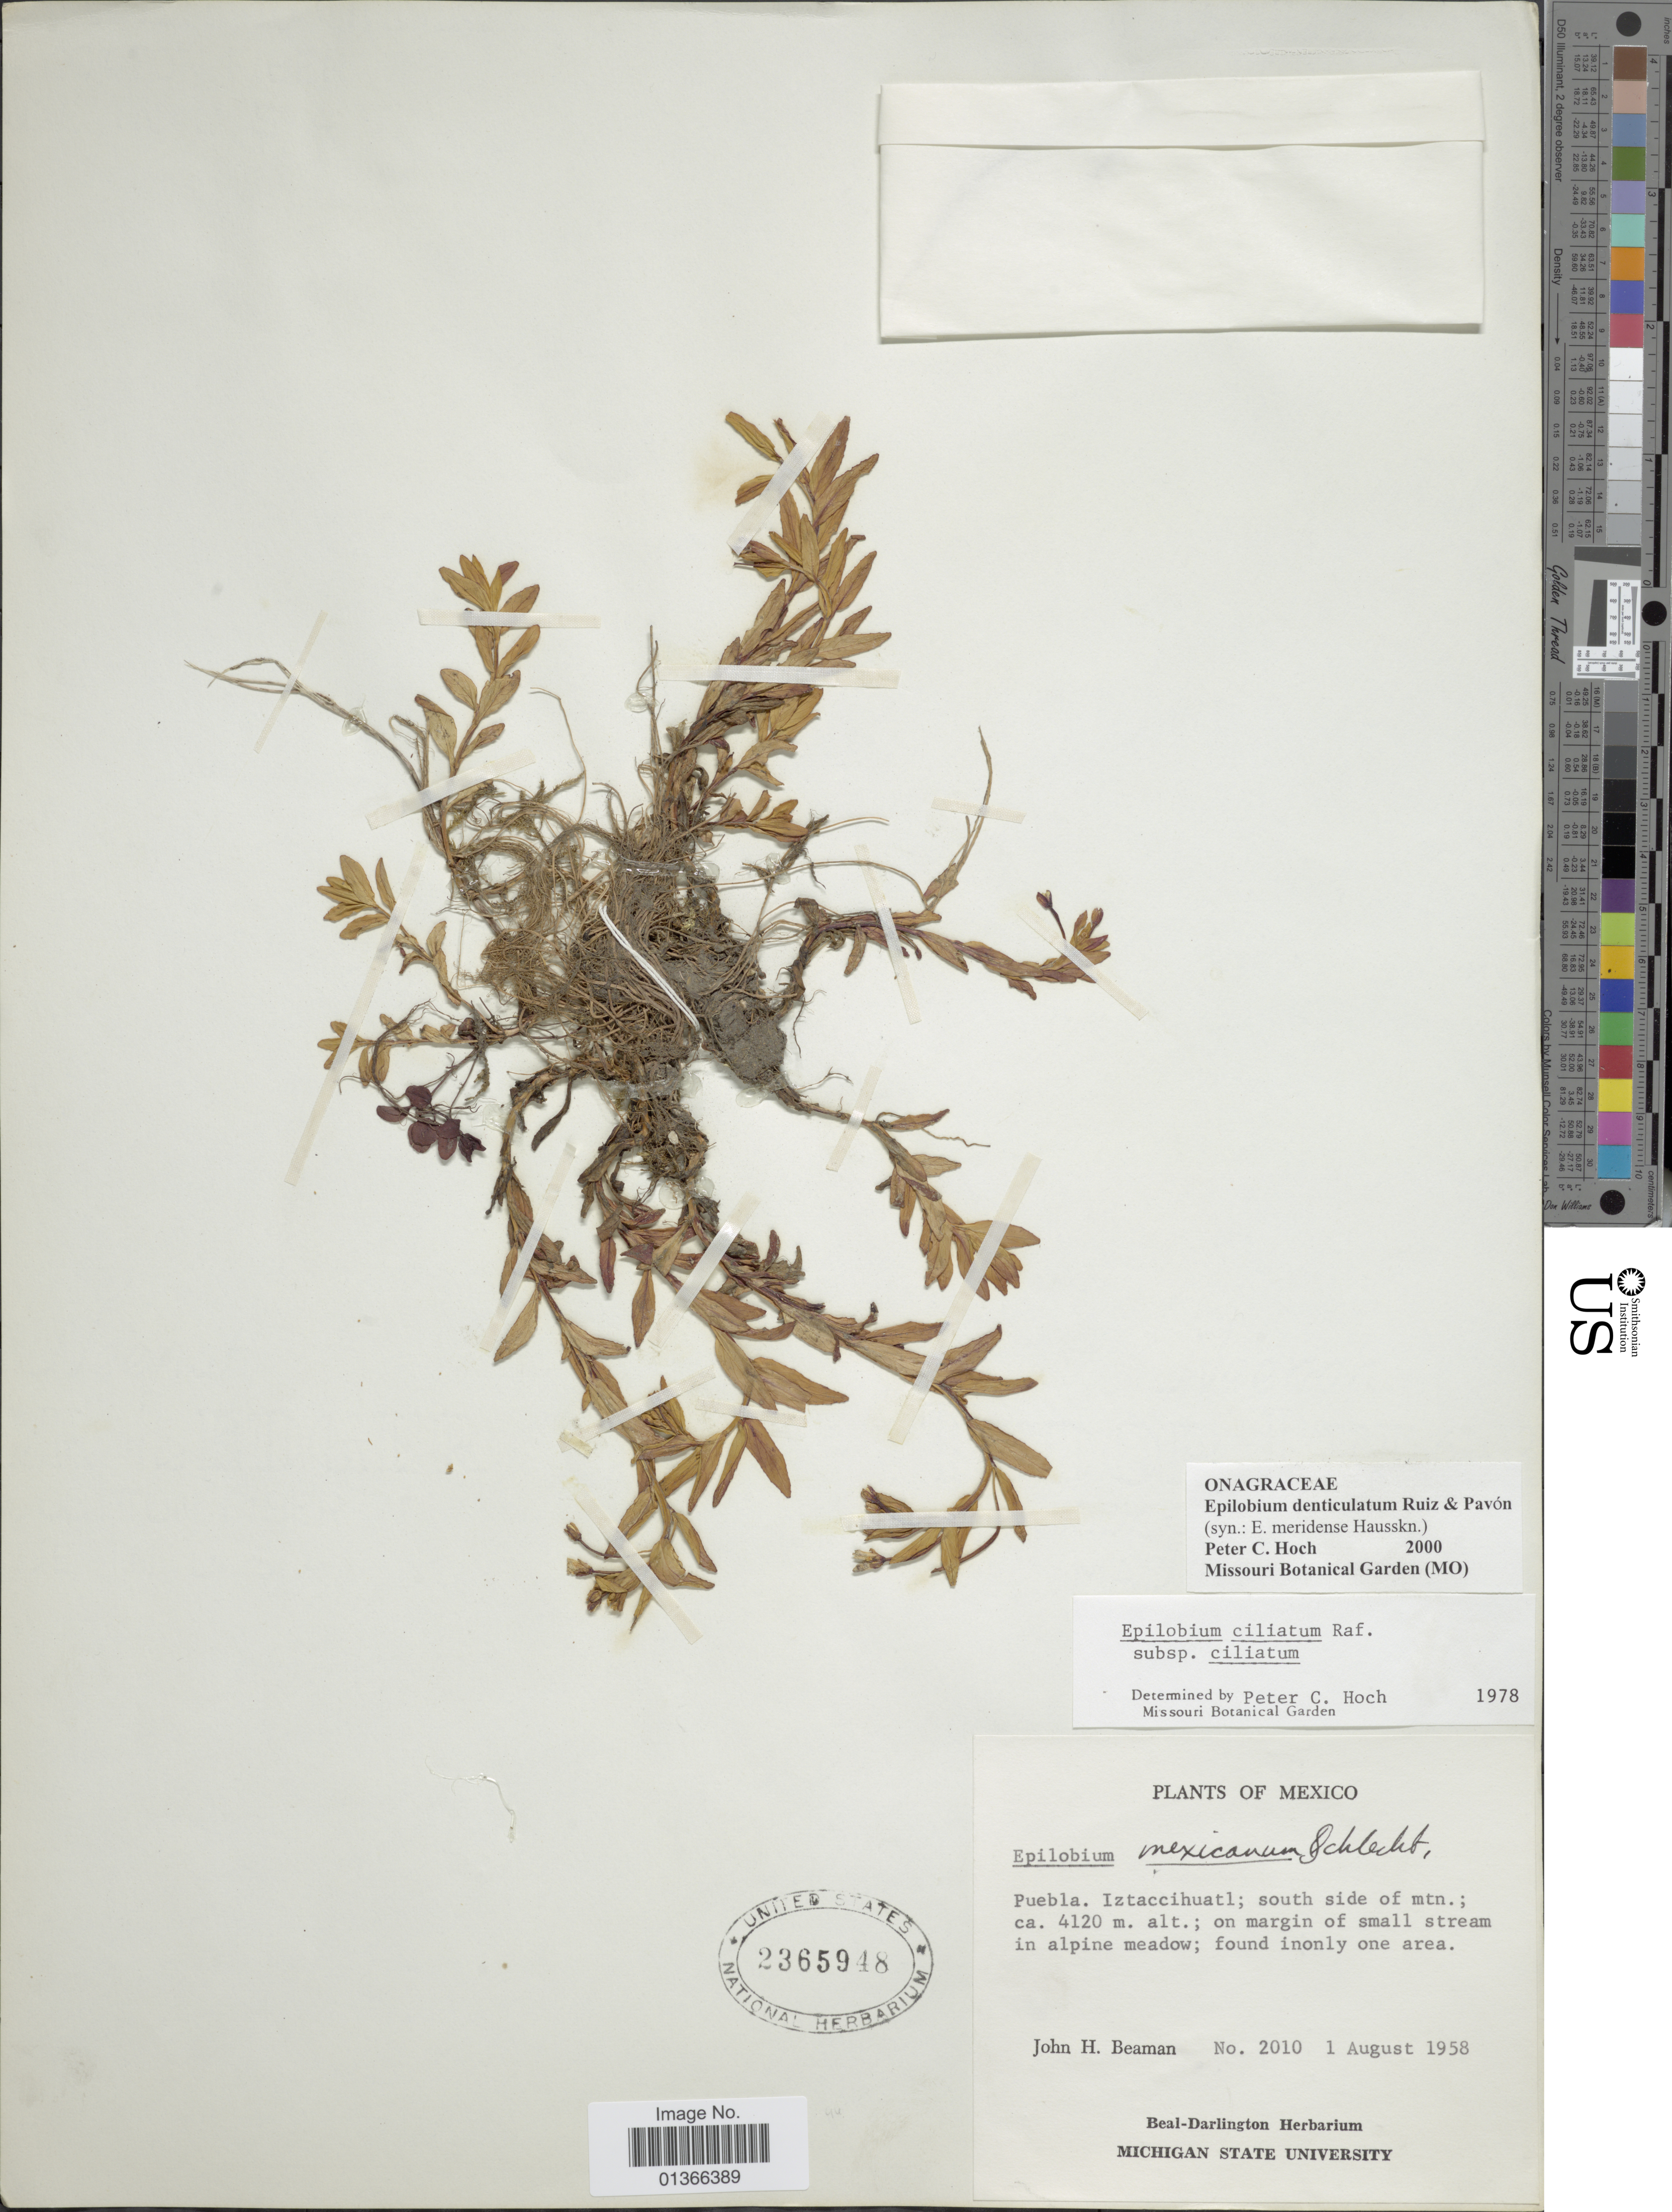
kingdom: Plantae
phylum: Tracheophyta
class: Magnoliopsida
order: Myrtales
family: Onagraceae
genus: Epilobium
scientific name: Epilobium ciliatum subsp. ciliatum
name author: Raf.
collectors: J. H. Beaman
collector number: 2010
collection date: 1958-08-01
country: Mexico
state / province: Puebla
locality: Iztaccihuatl; south side of mtn.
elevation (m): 4120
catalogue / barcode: US 2365948